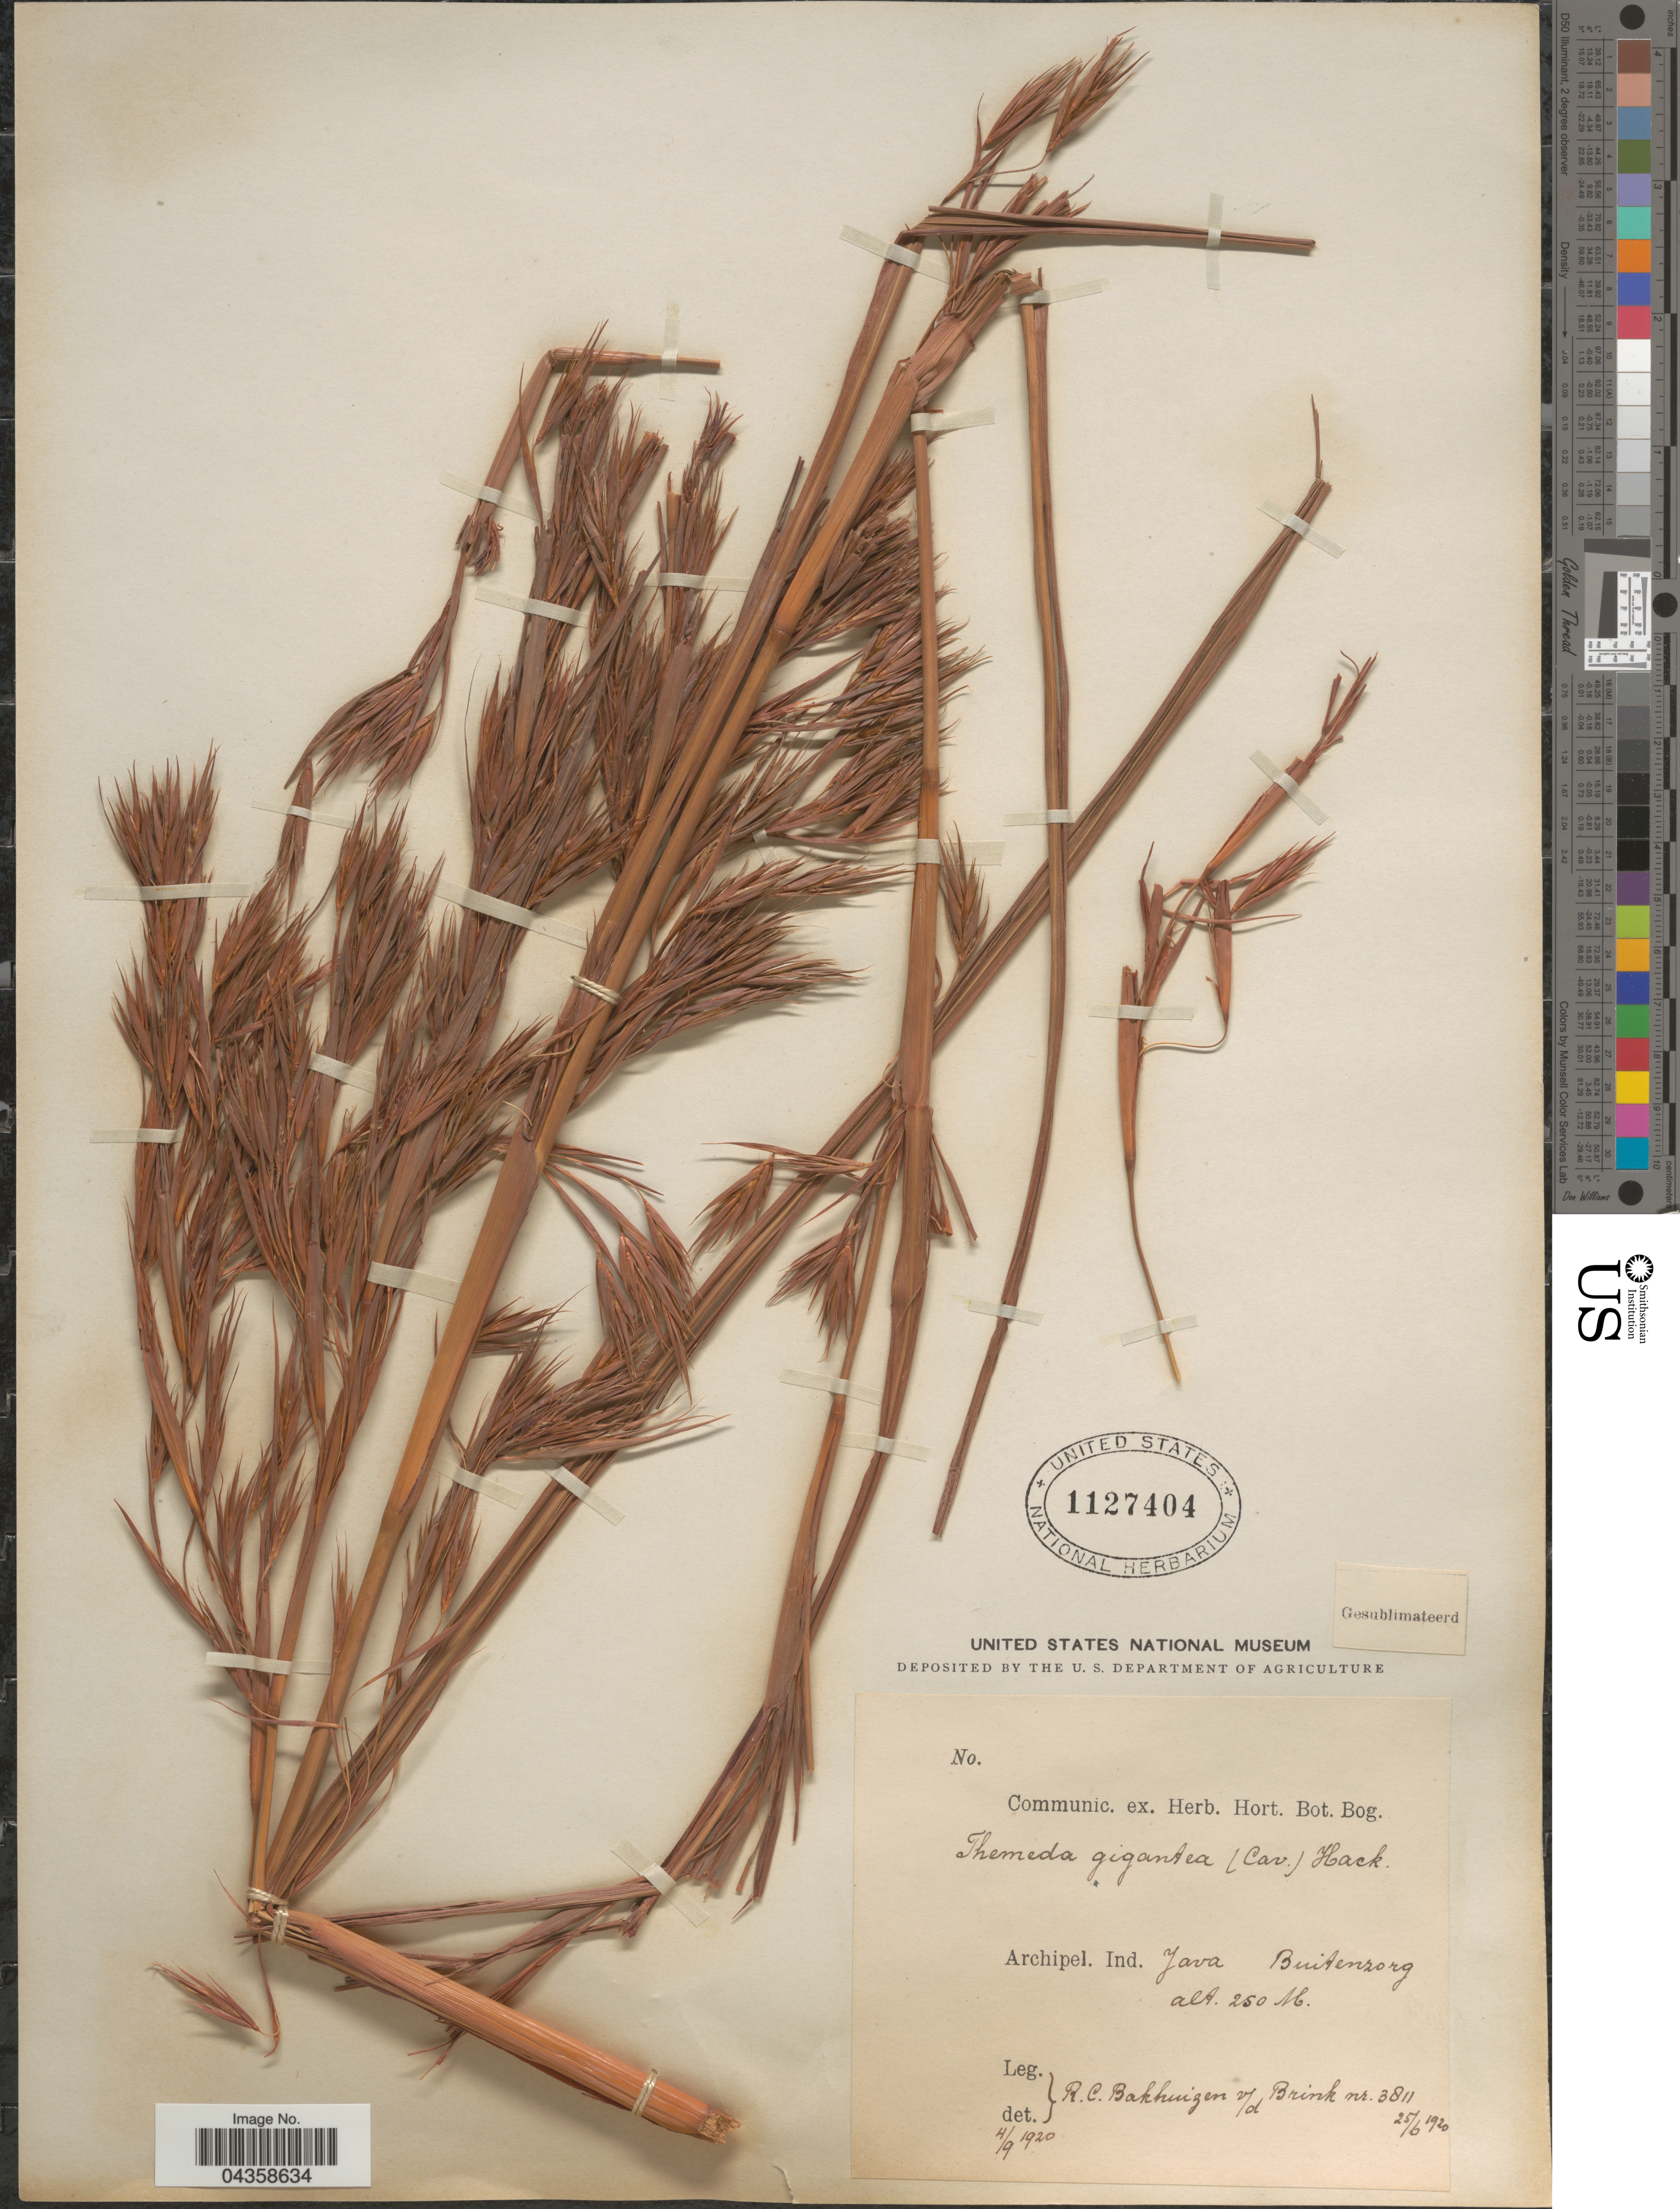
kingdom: Plantae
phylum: Tracheophyta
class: Liliopsida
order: Poales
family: Poaceae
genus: Themeda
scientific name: Themeda sp.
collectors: R. C. Bakhuizen van den Brink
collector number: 3811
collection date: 1920-06-25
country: Indonesia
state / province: Java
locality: Archipel. Ind. Java. Buitenzorg.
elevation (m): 250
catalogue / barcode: US 1127404